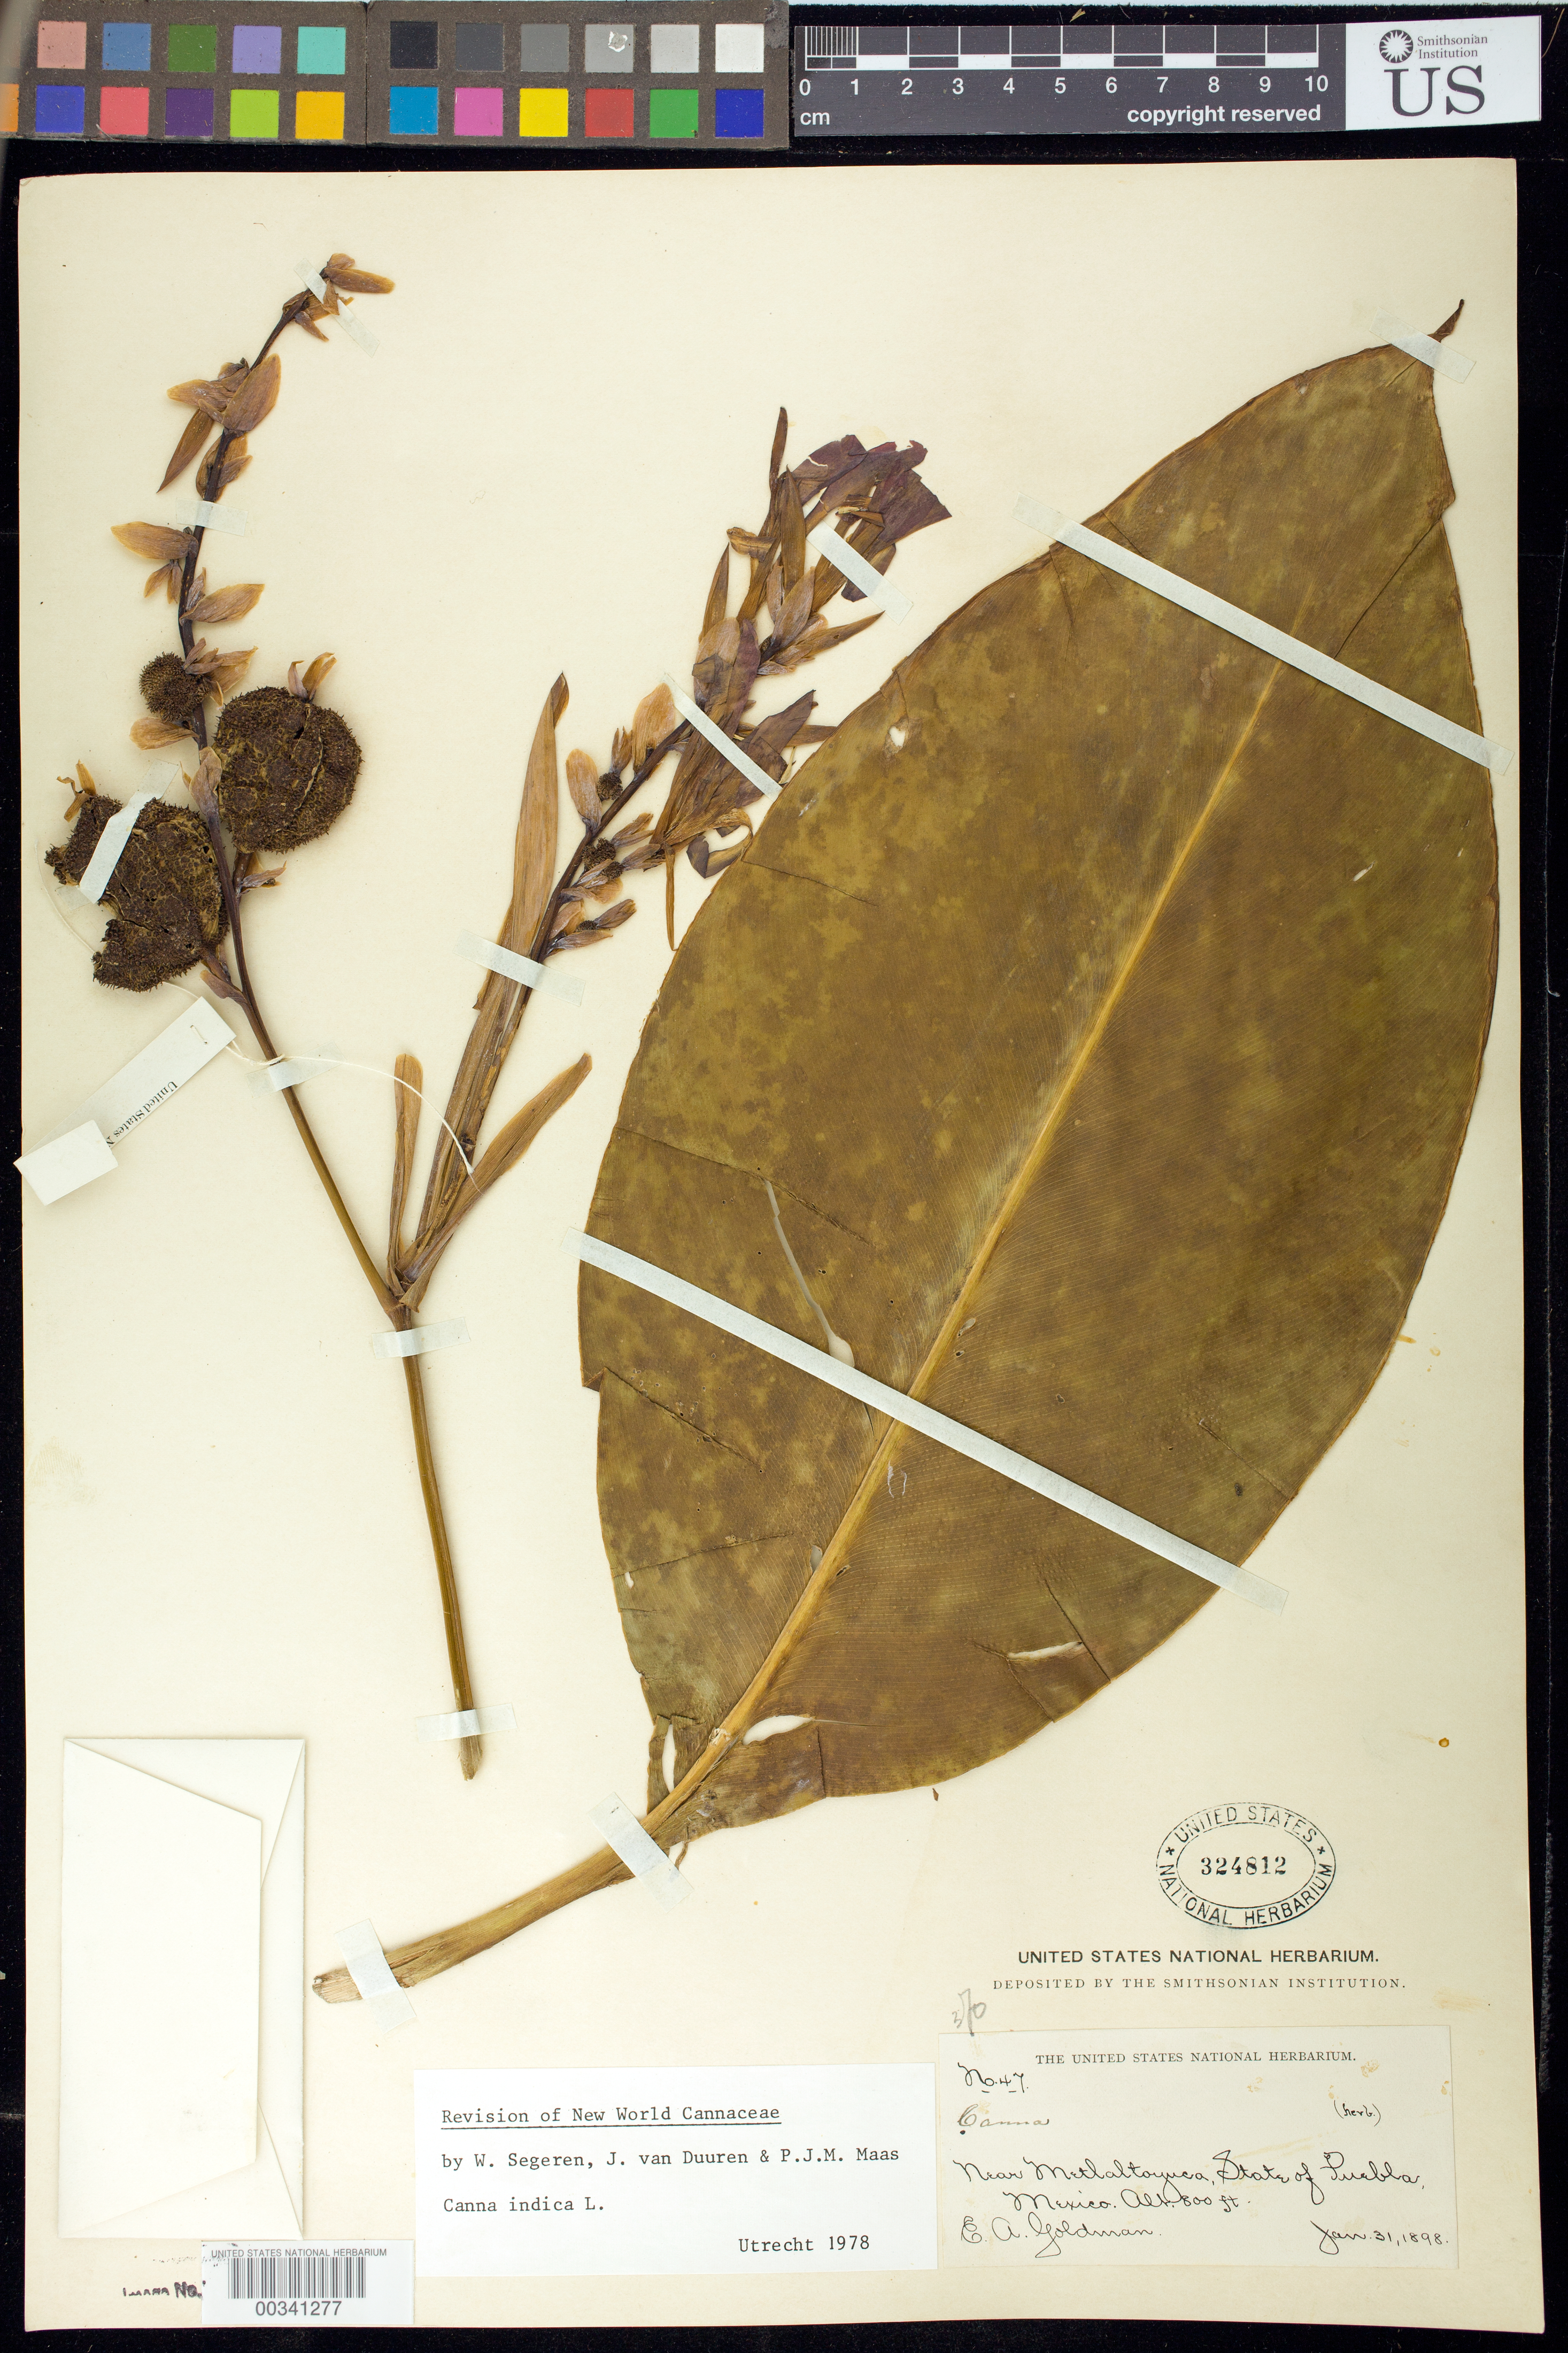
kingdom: Plantae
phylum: Tracheophyta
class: Liliopsida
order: Zingiberales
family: Cannaceae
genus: Canna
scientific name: Canna indica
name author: L.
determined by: Segeren, W.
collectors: E. A. Goldman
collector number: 47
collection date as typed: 31 Jan 1898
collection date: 1898-01-31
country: Mexico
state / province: Puebla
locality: Near metlaltoyuca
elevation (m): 244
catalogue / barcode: US 324812